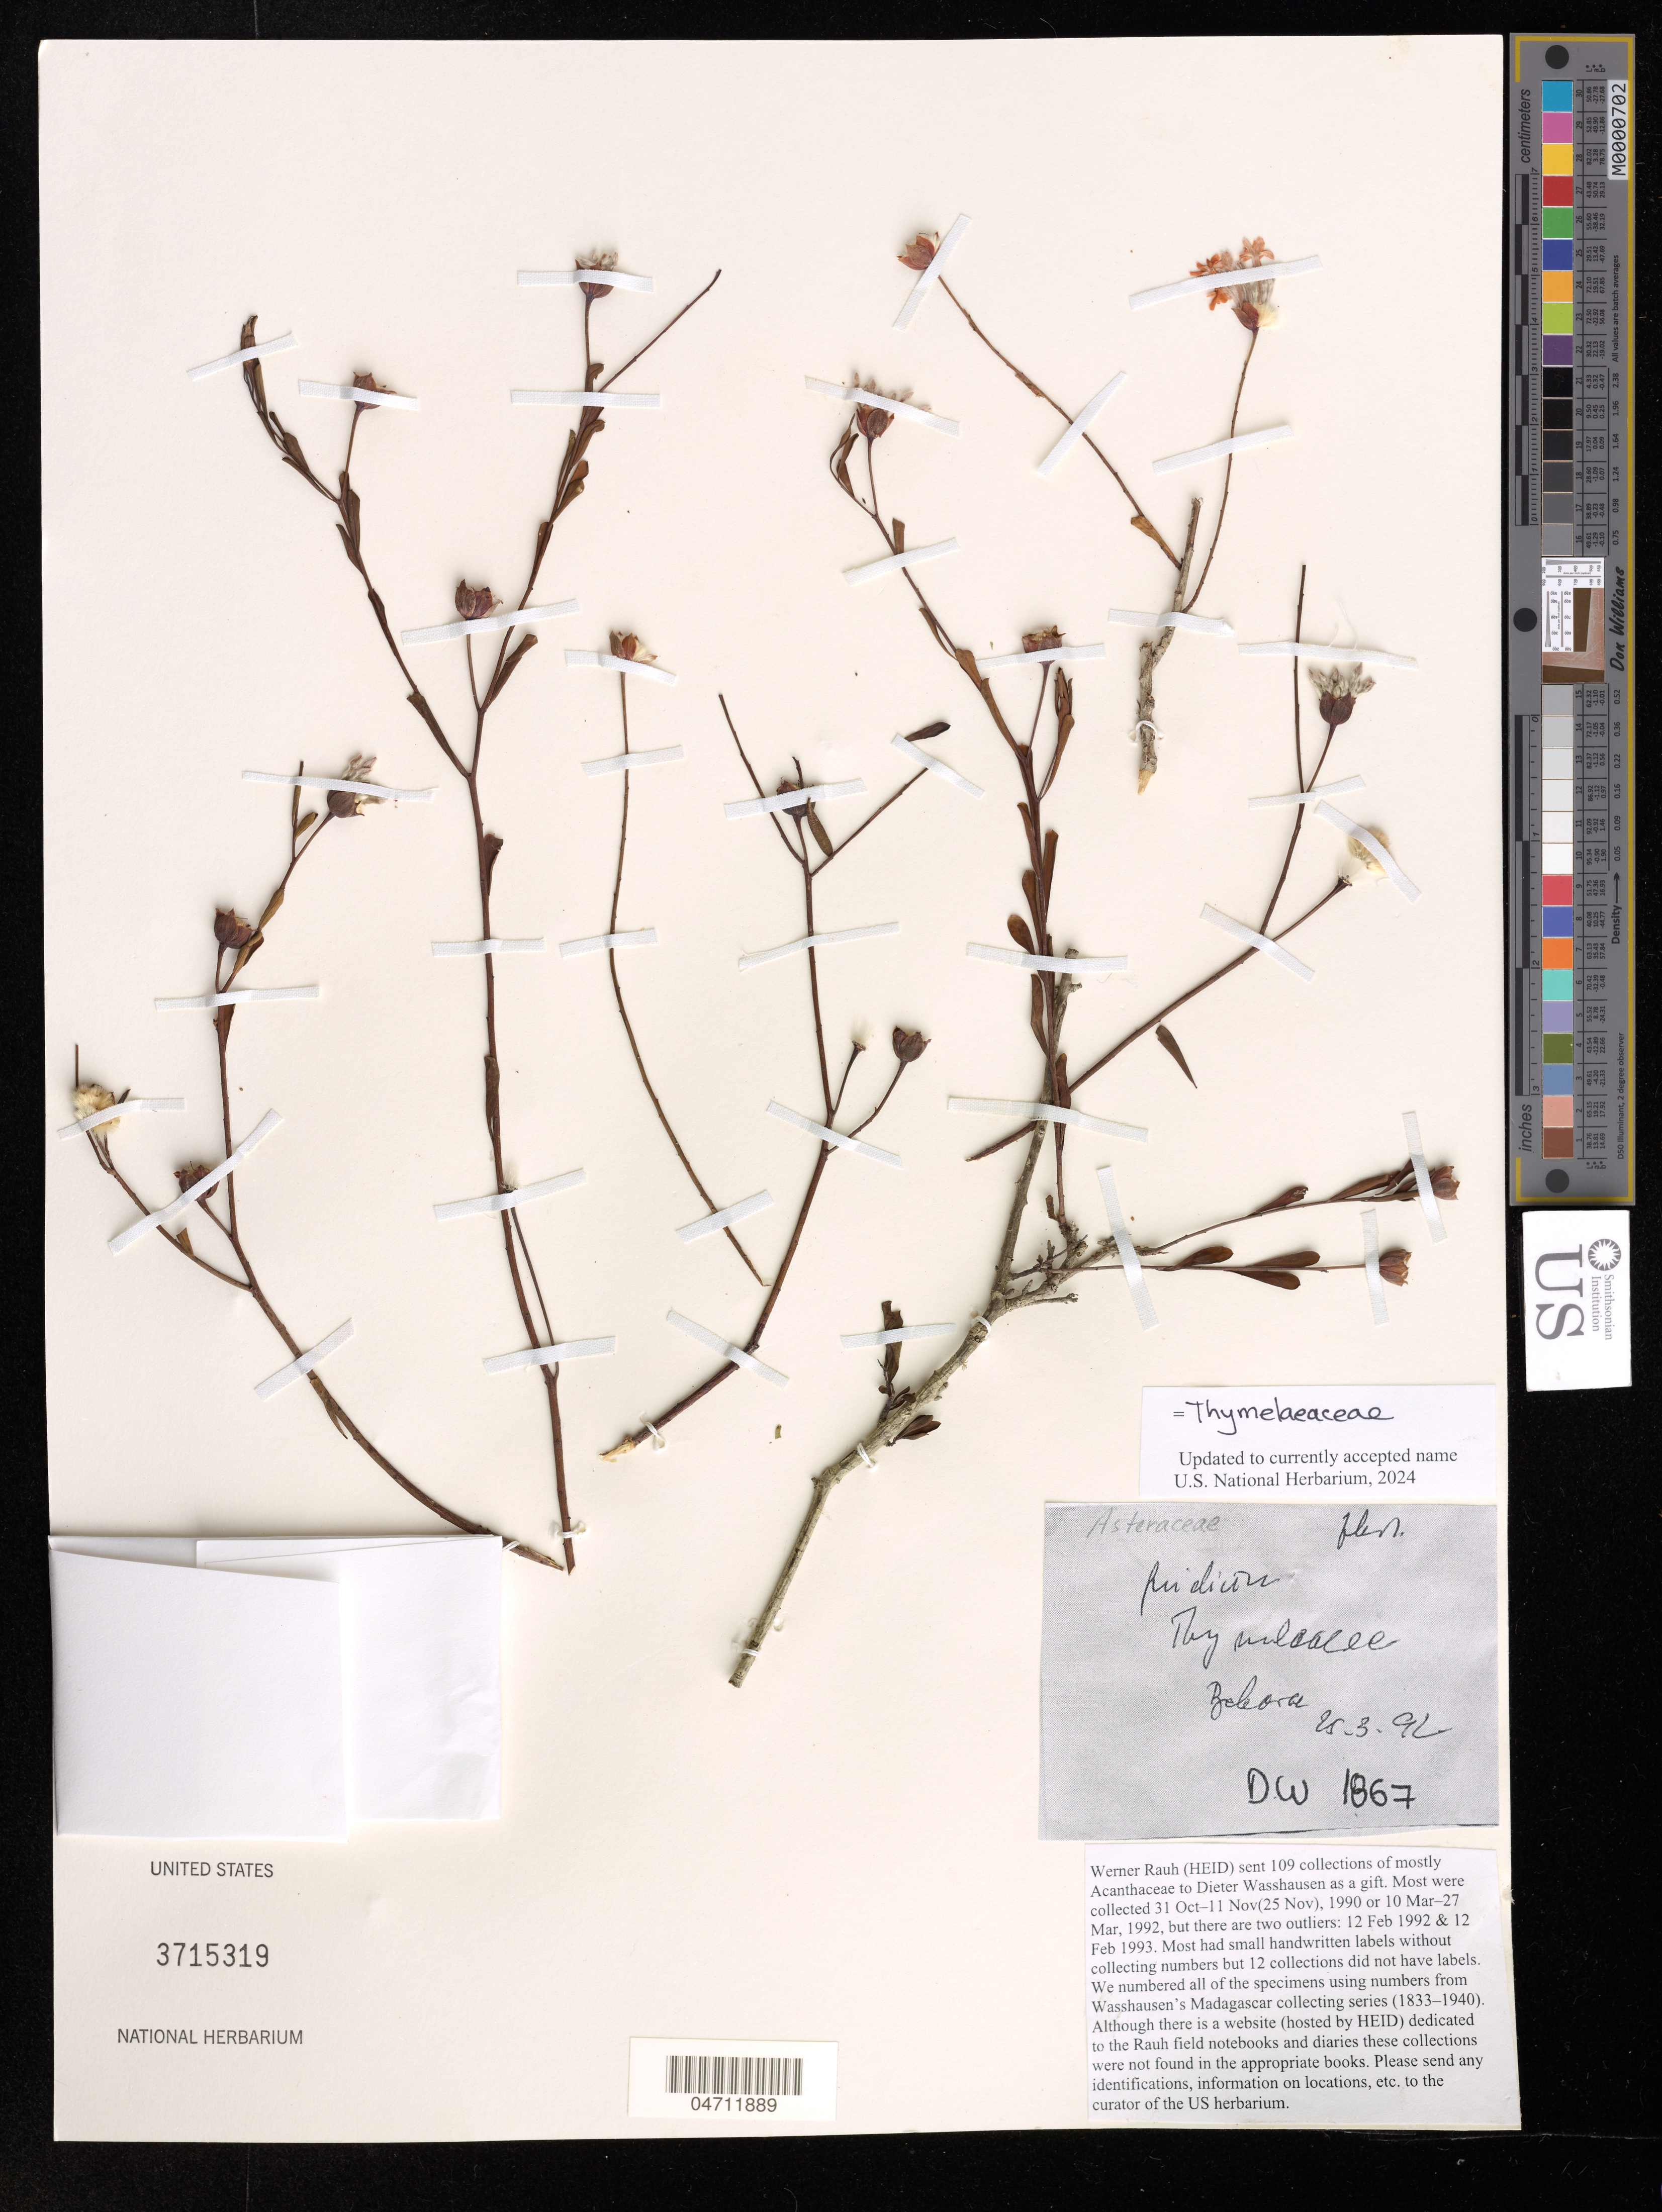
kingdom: Plantae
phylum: Tracheophyta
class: Magnoliopsida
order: Malvales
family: Thymelaeaceae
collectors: W. Rauh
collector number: DW 1867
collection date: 1992-03-25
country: Madagascar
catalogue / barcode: US 3715319